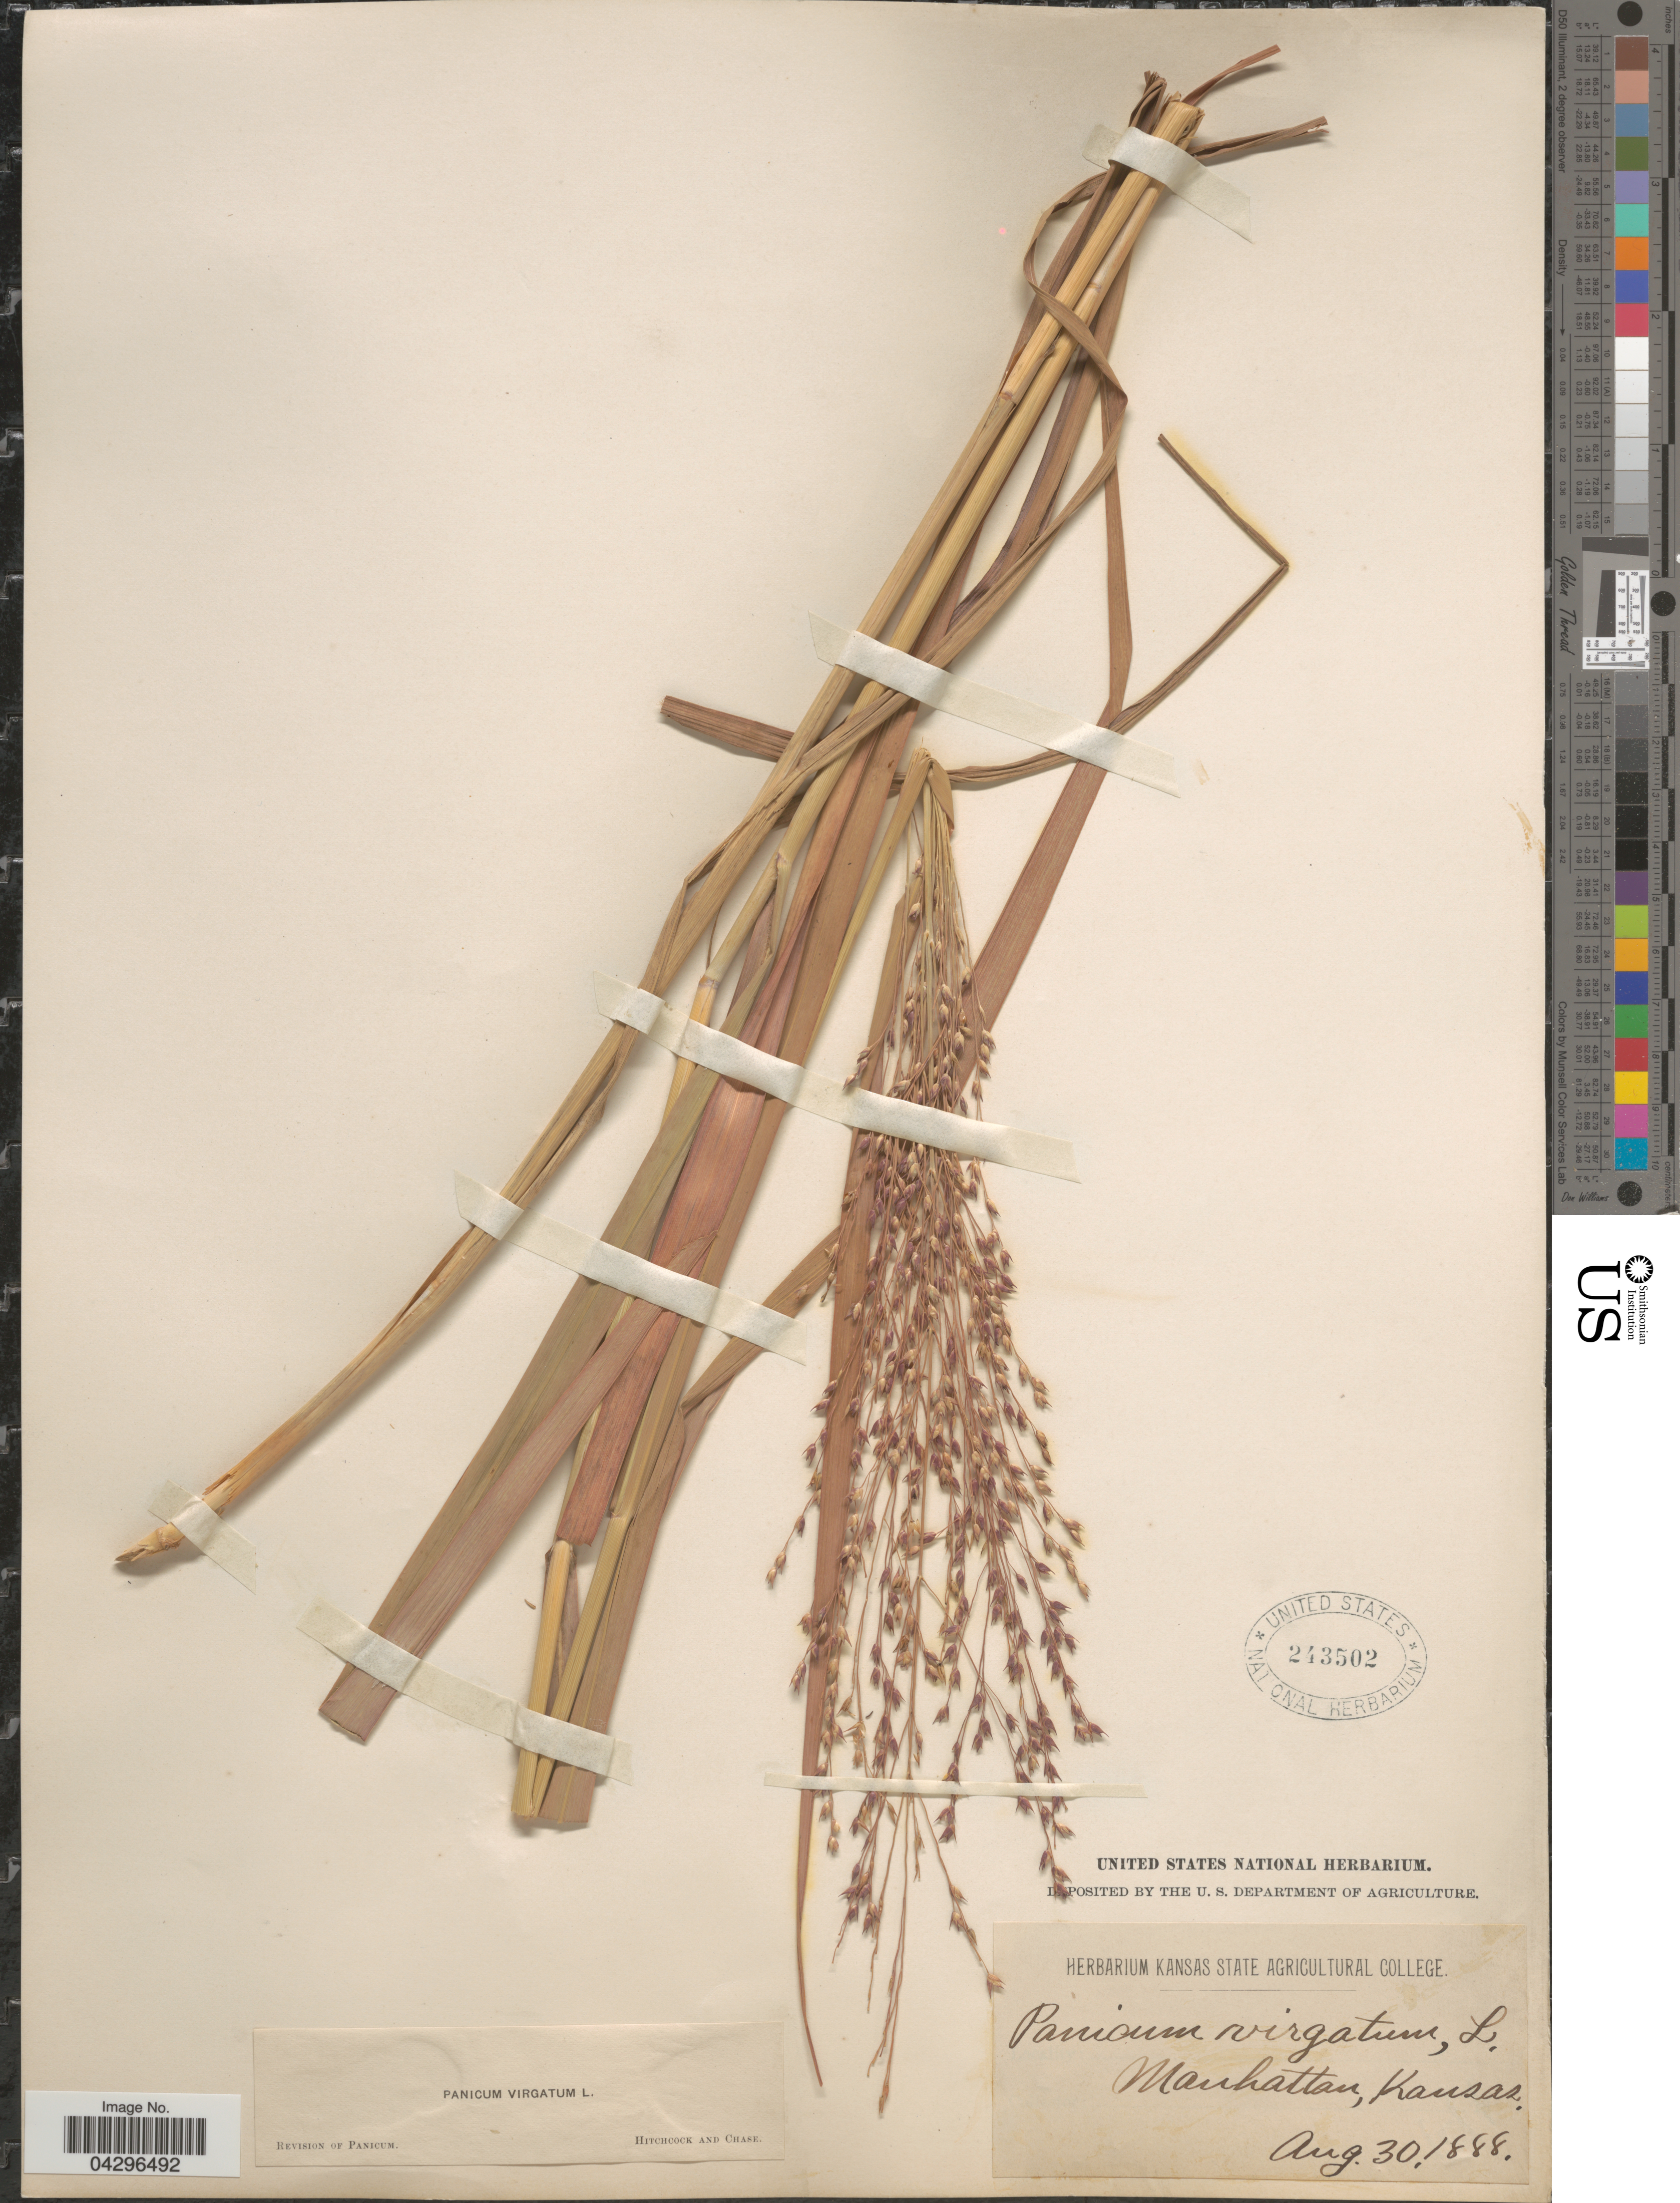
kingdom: Plantae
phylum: Tracheophyta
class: Liliopsida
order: Poales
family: Poaceae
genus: Panicum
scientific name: Panicum virgatum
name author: L.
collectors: ex herb. Kansas State Agricultural College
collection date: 1888-08-30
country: United States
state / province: Kansas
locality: Manhattan.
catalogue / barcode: US 243502